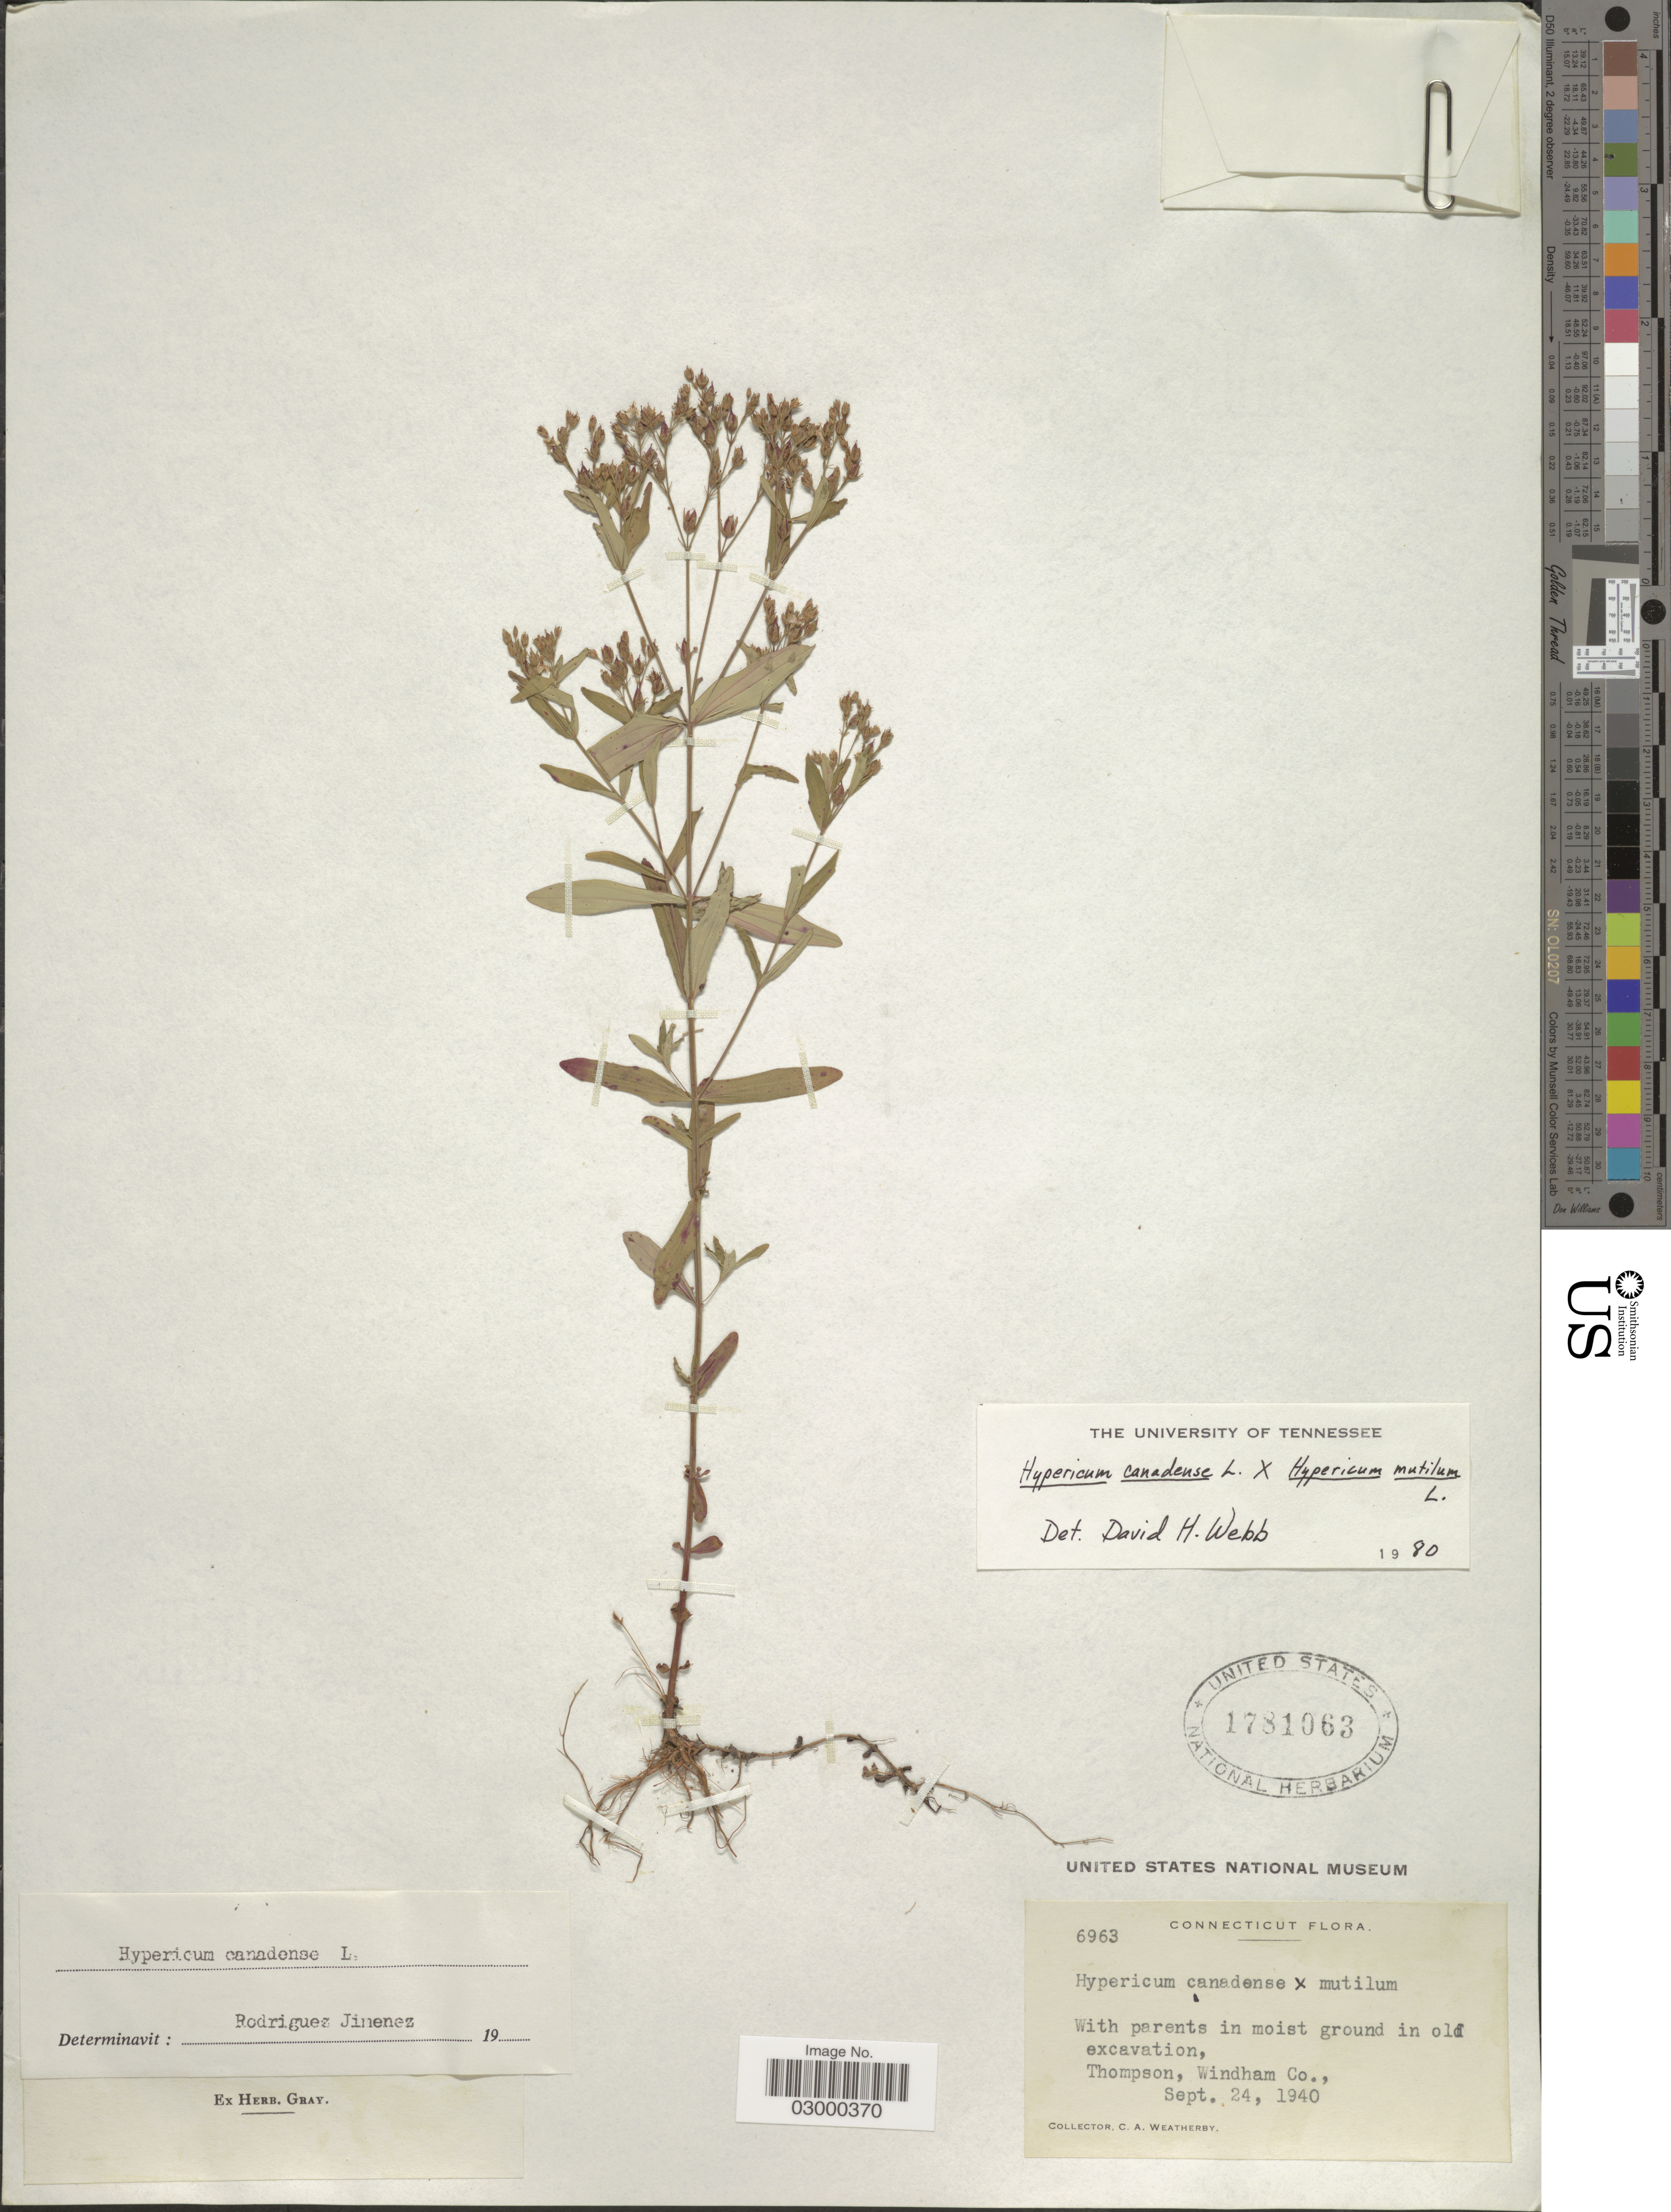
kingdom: Plantae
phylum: Tracheophyta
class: Magnoliopsida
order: Malpighiales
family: Hypericaceae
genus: Hypericum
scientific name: Hypericum canadense x H. mutilum L.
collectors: C. A. Weatherby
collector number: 6963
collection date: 1940-09-24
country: United States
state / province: Connecticut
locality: Thompson, Windham Co.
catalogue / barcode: US 1781063